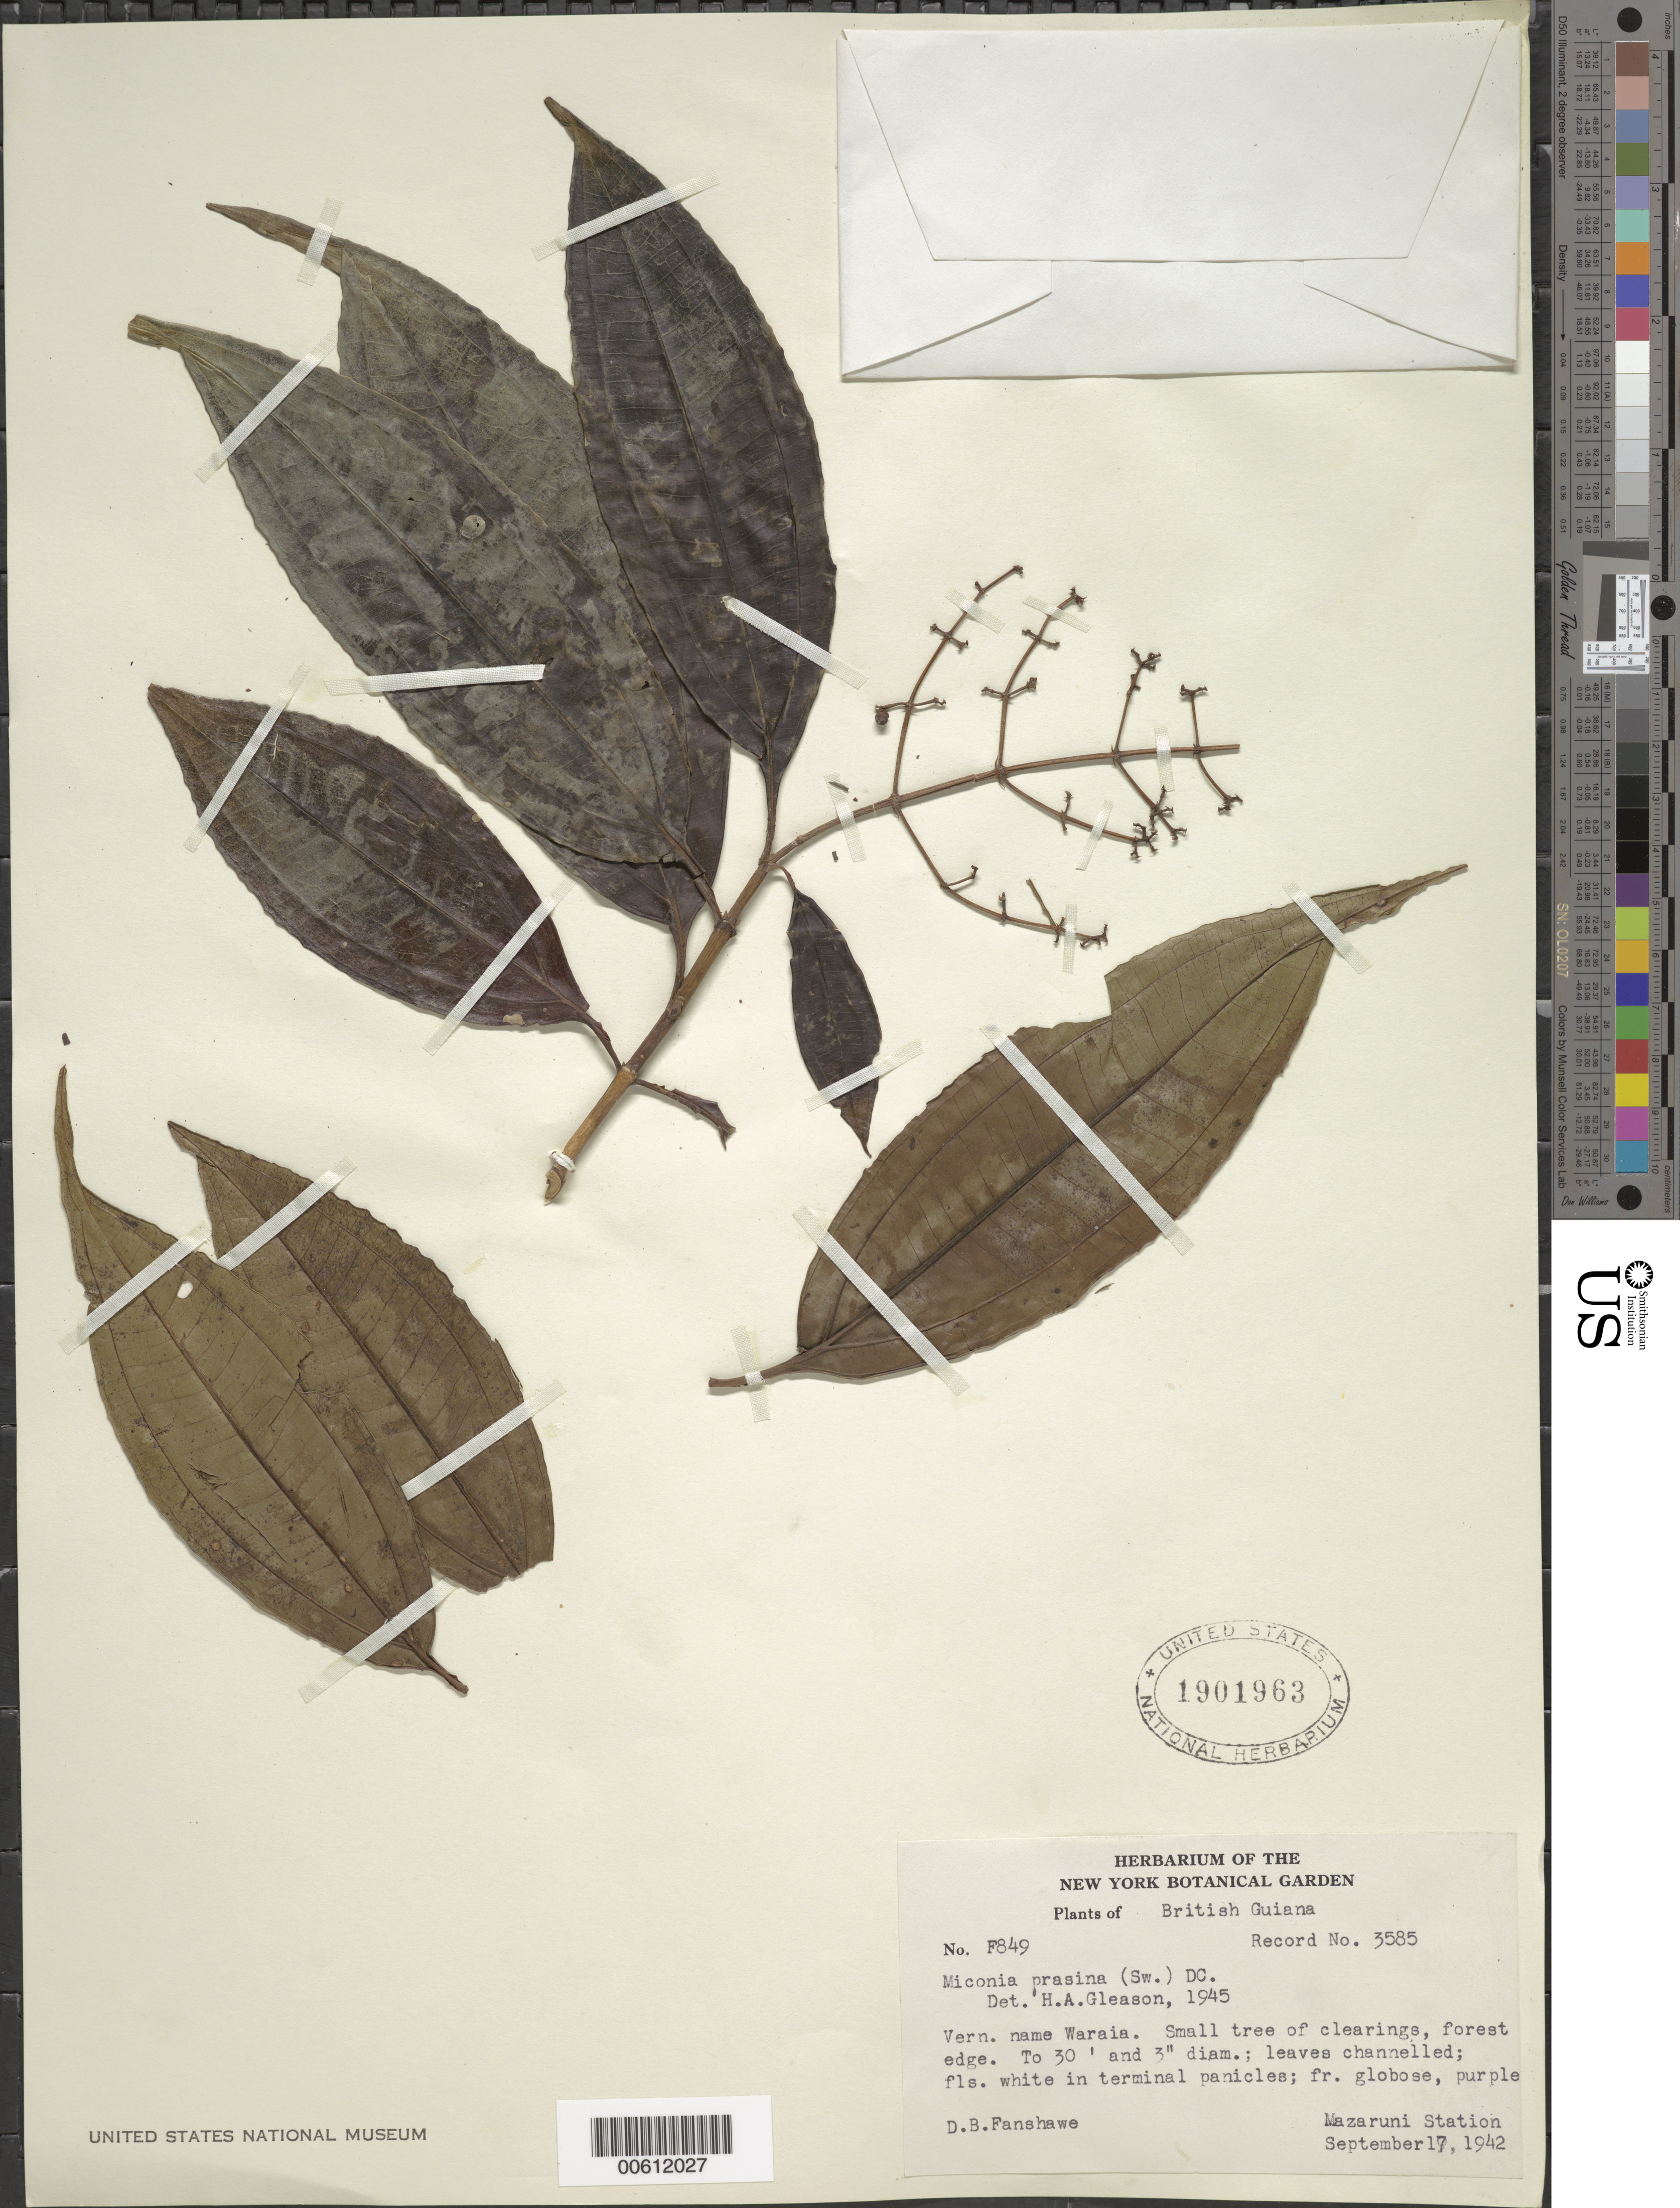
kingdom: Plantae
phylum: Tracheophyta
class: Magnoliopsida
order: Myrtales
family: Melastomataceae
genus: Miconia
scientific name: Miconia prasina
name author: (Sw.) DC.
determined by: Gleason, H. A.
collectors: D. B. Fanshawe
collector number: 3585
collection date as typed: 17-Sep-42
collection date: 1942-09-17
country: Guyana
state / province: Cuyuni-Mazaruni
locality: Mazaruni Station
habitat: Clearings, forest edge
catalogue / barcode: US 1901963